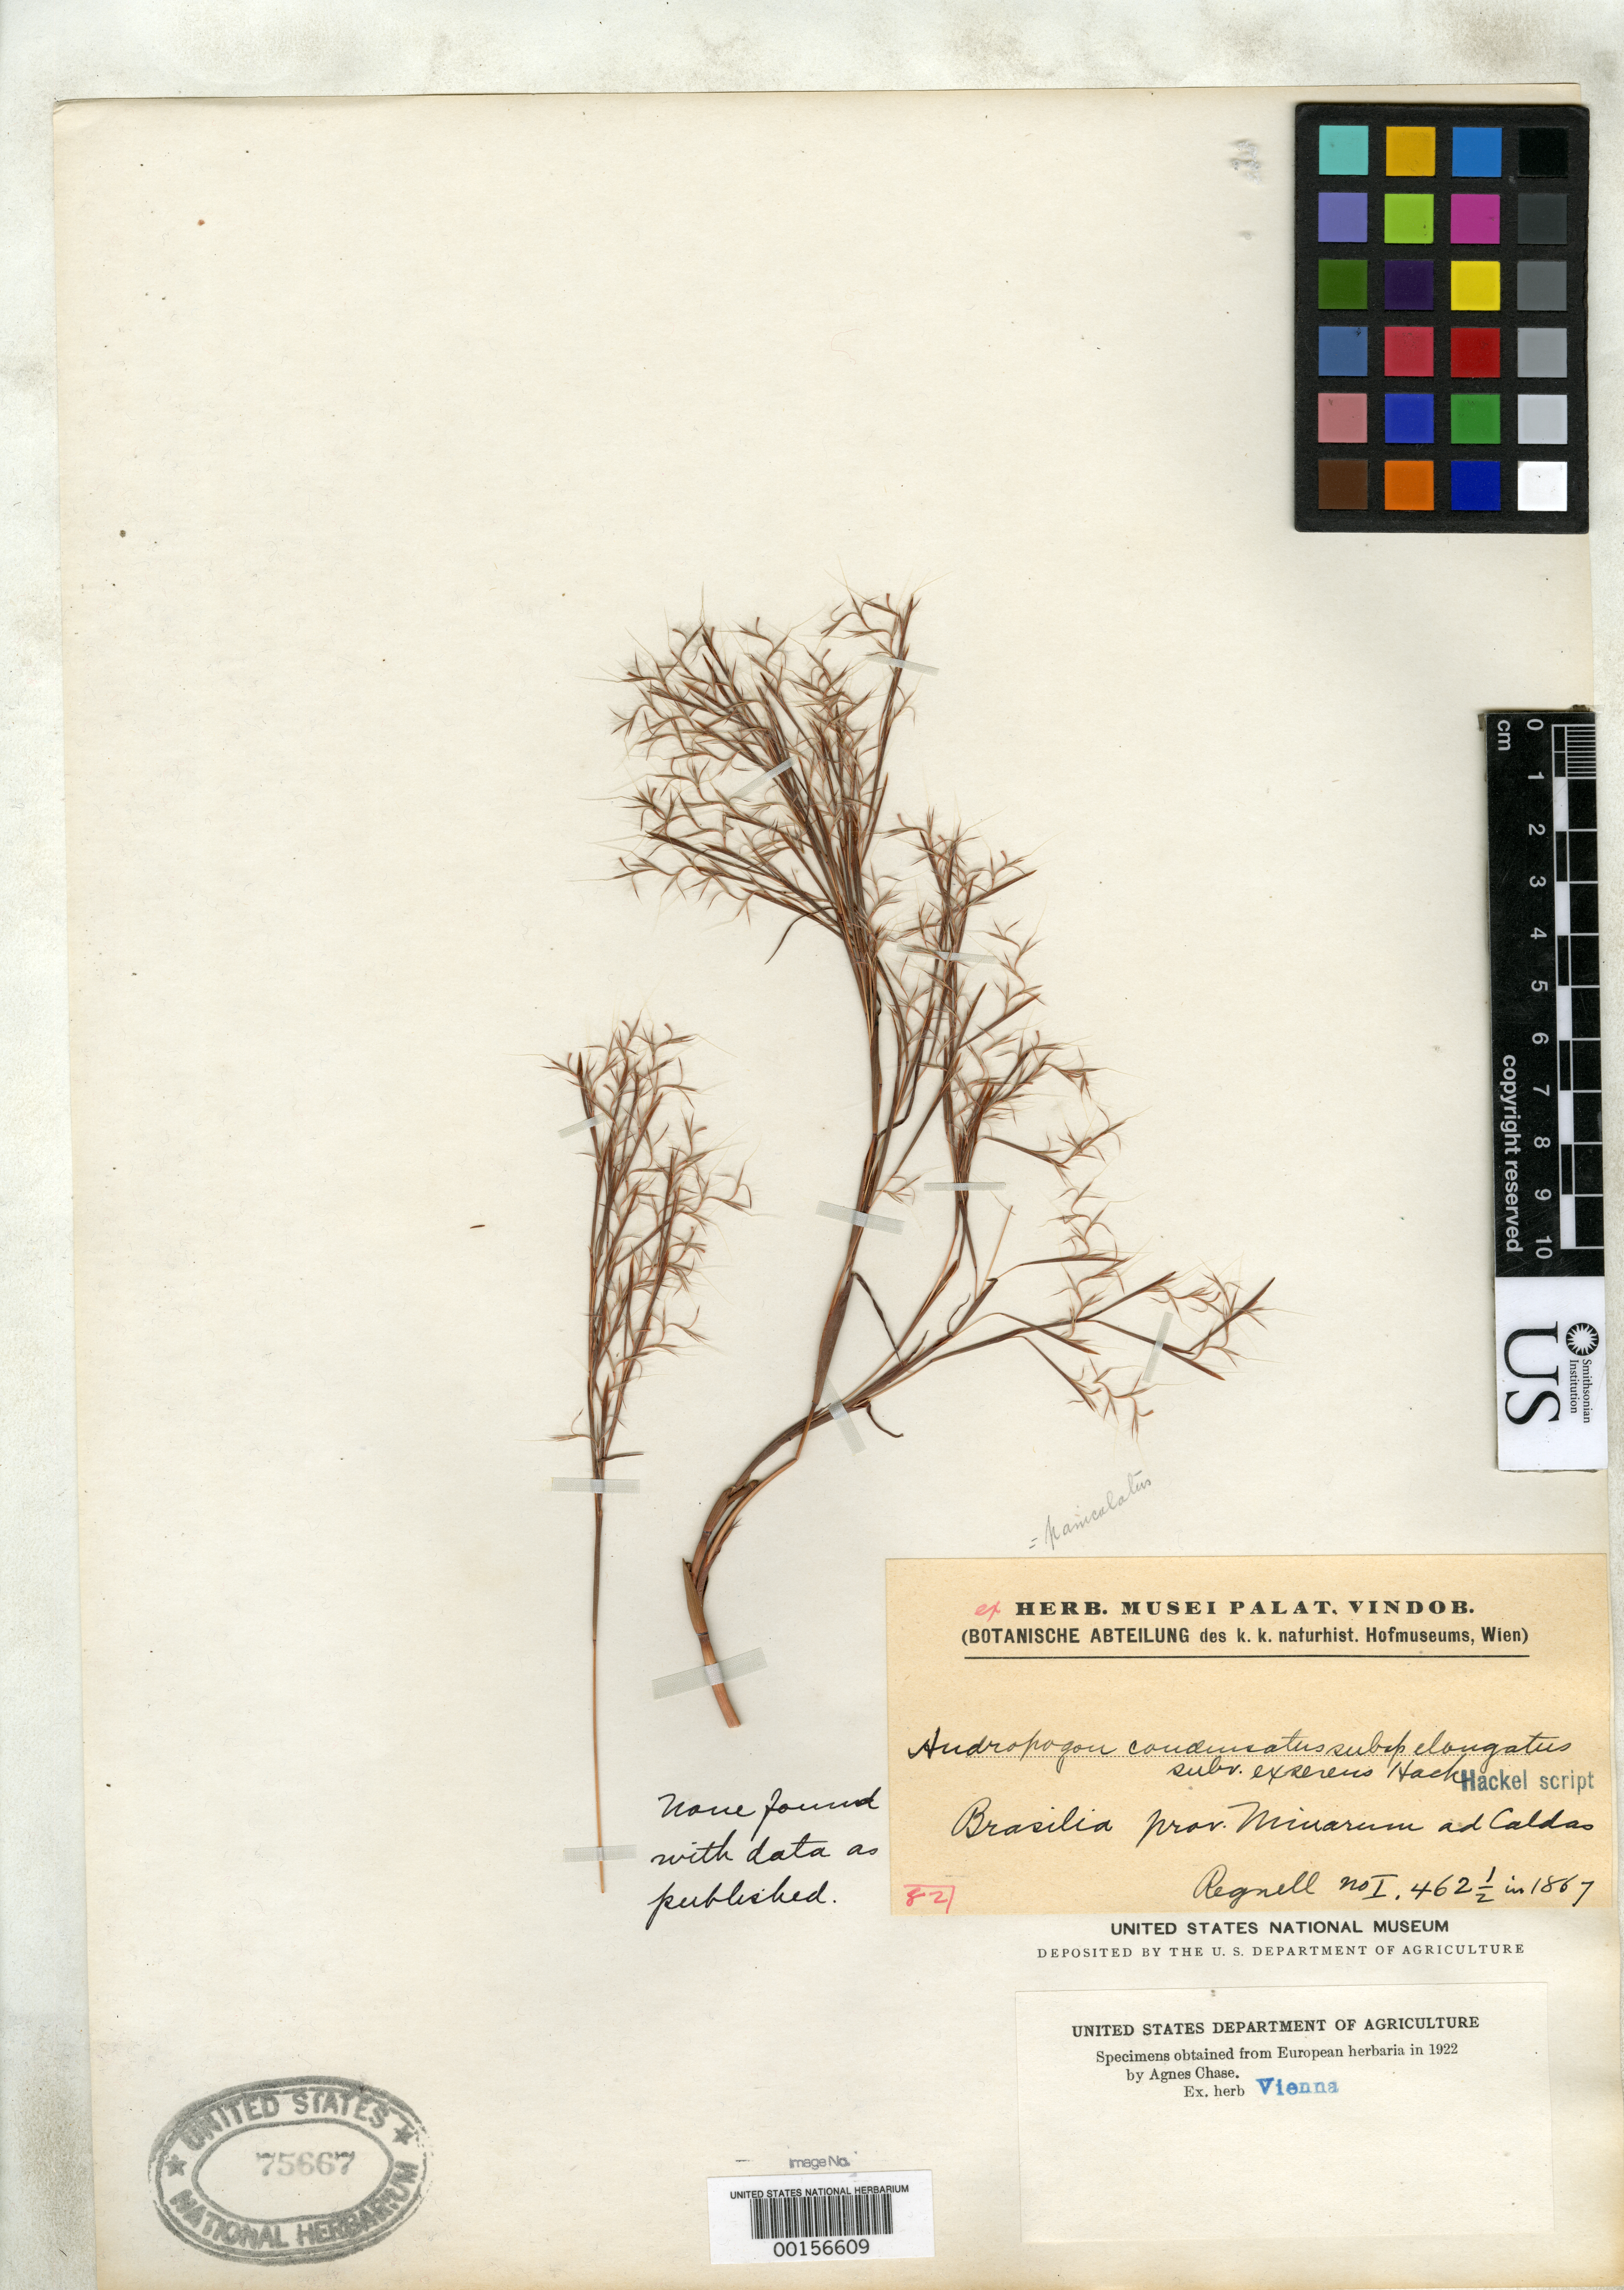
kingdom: Plantae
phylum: Tracheophyta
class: Liliopsida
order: Poales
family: Poaceae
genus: Andropogon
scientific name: Andropogon condensatus subsp. elongatus subvar. exserens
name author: Hack. in Mart.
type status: Type Fragment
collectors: A. F. Regnell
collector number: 462.5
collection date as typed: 1867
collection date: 1867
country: Brazil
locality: Minarum, ad Caldas.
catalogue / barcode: US 75667